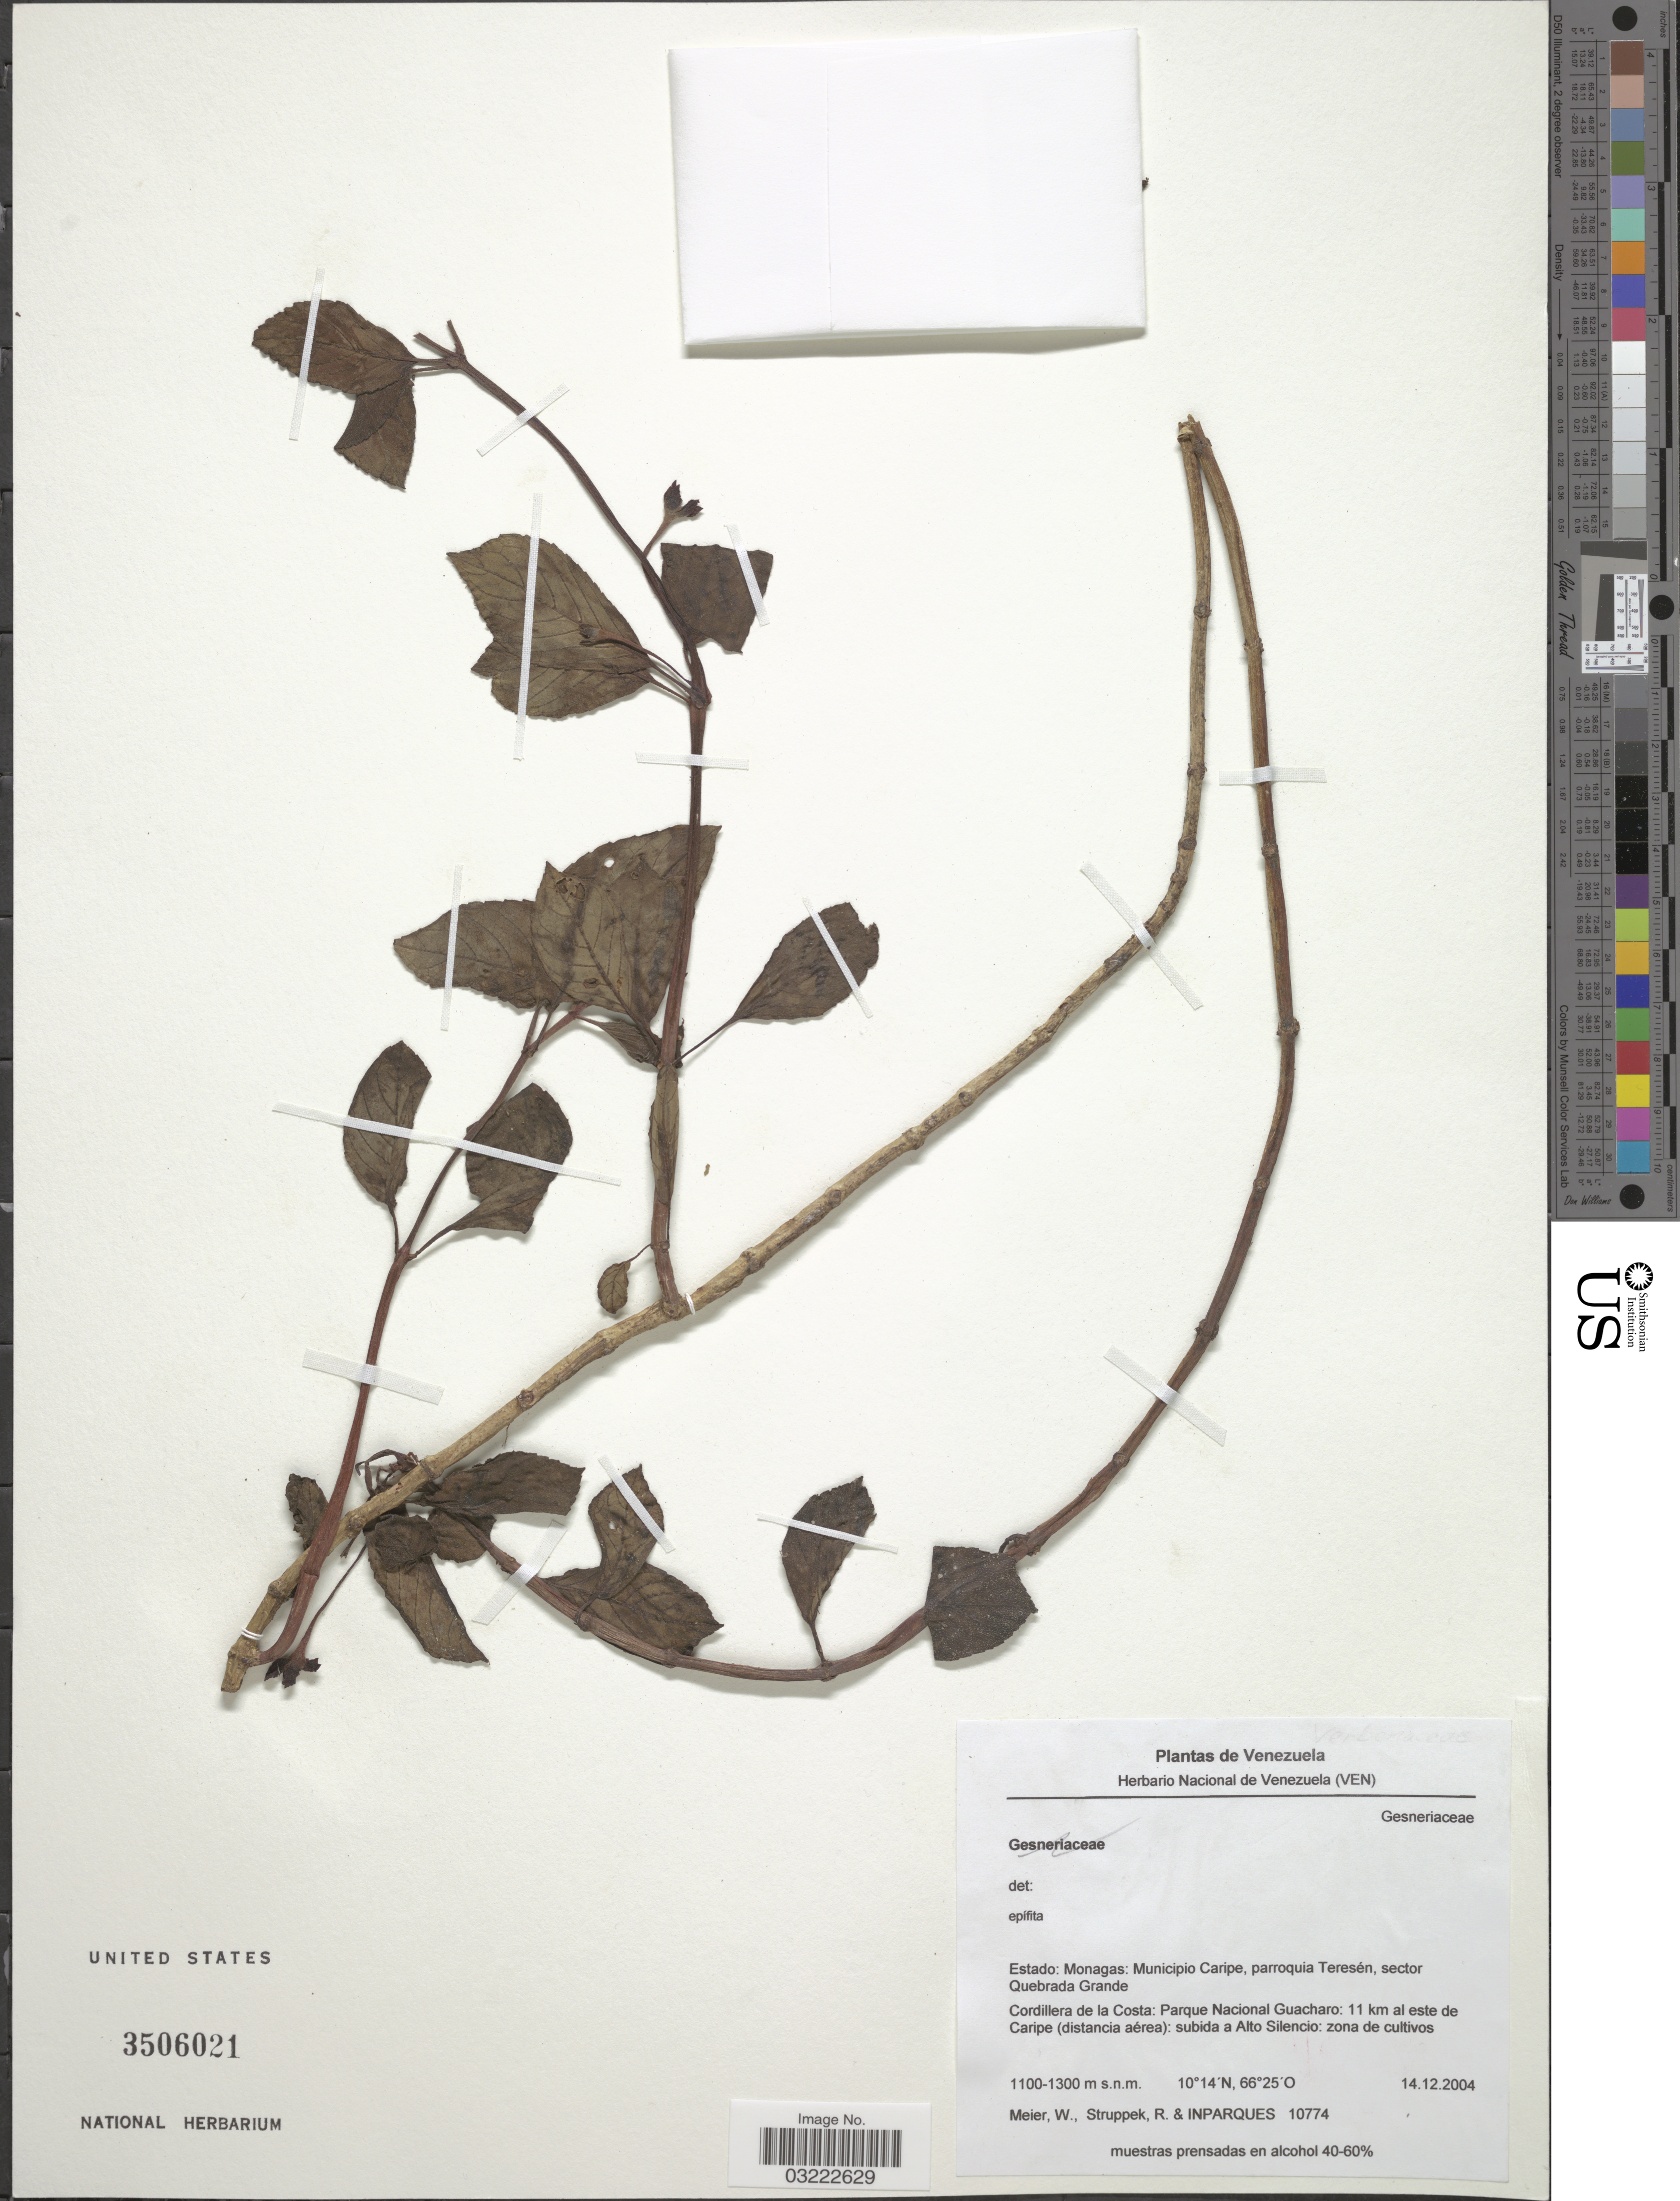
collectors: W. Meier, R. Struppek & Inparques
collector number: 10774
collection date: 2004-12-14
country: Venezuela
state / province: Monagas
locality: Municipio Caripe, parroquia Teresén, sector Quebrada Grande, Cordillera de la Costa: Parque Nacional Guacharo: 11 km al este de Caripe (distancia aérea): subida a Alto Silencio: zona de cultivos.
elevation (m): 1100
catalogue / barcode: US 3506021